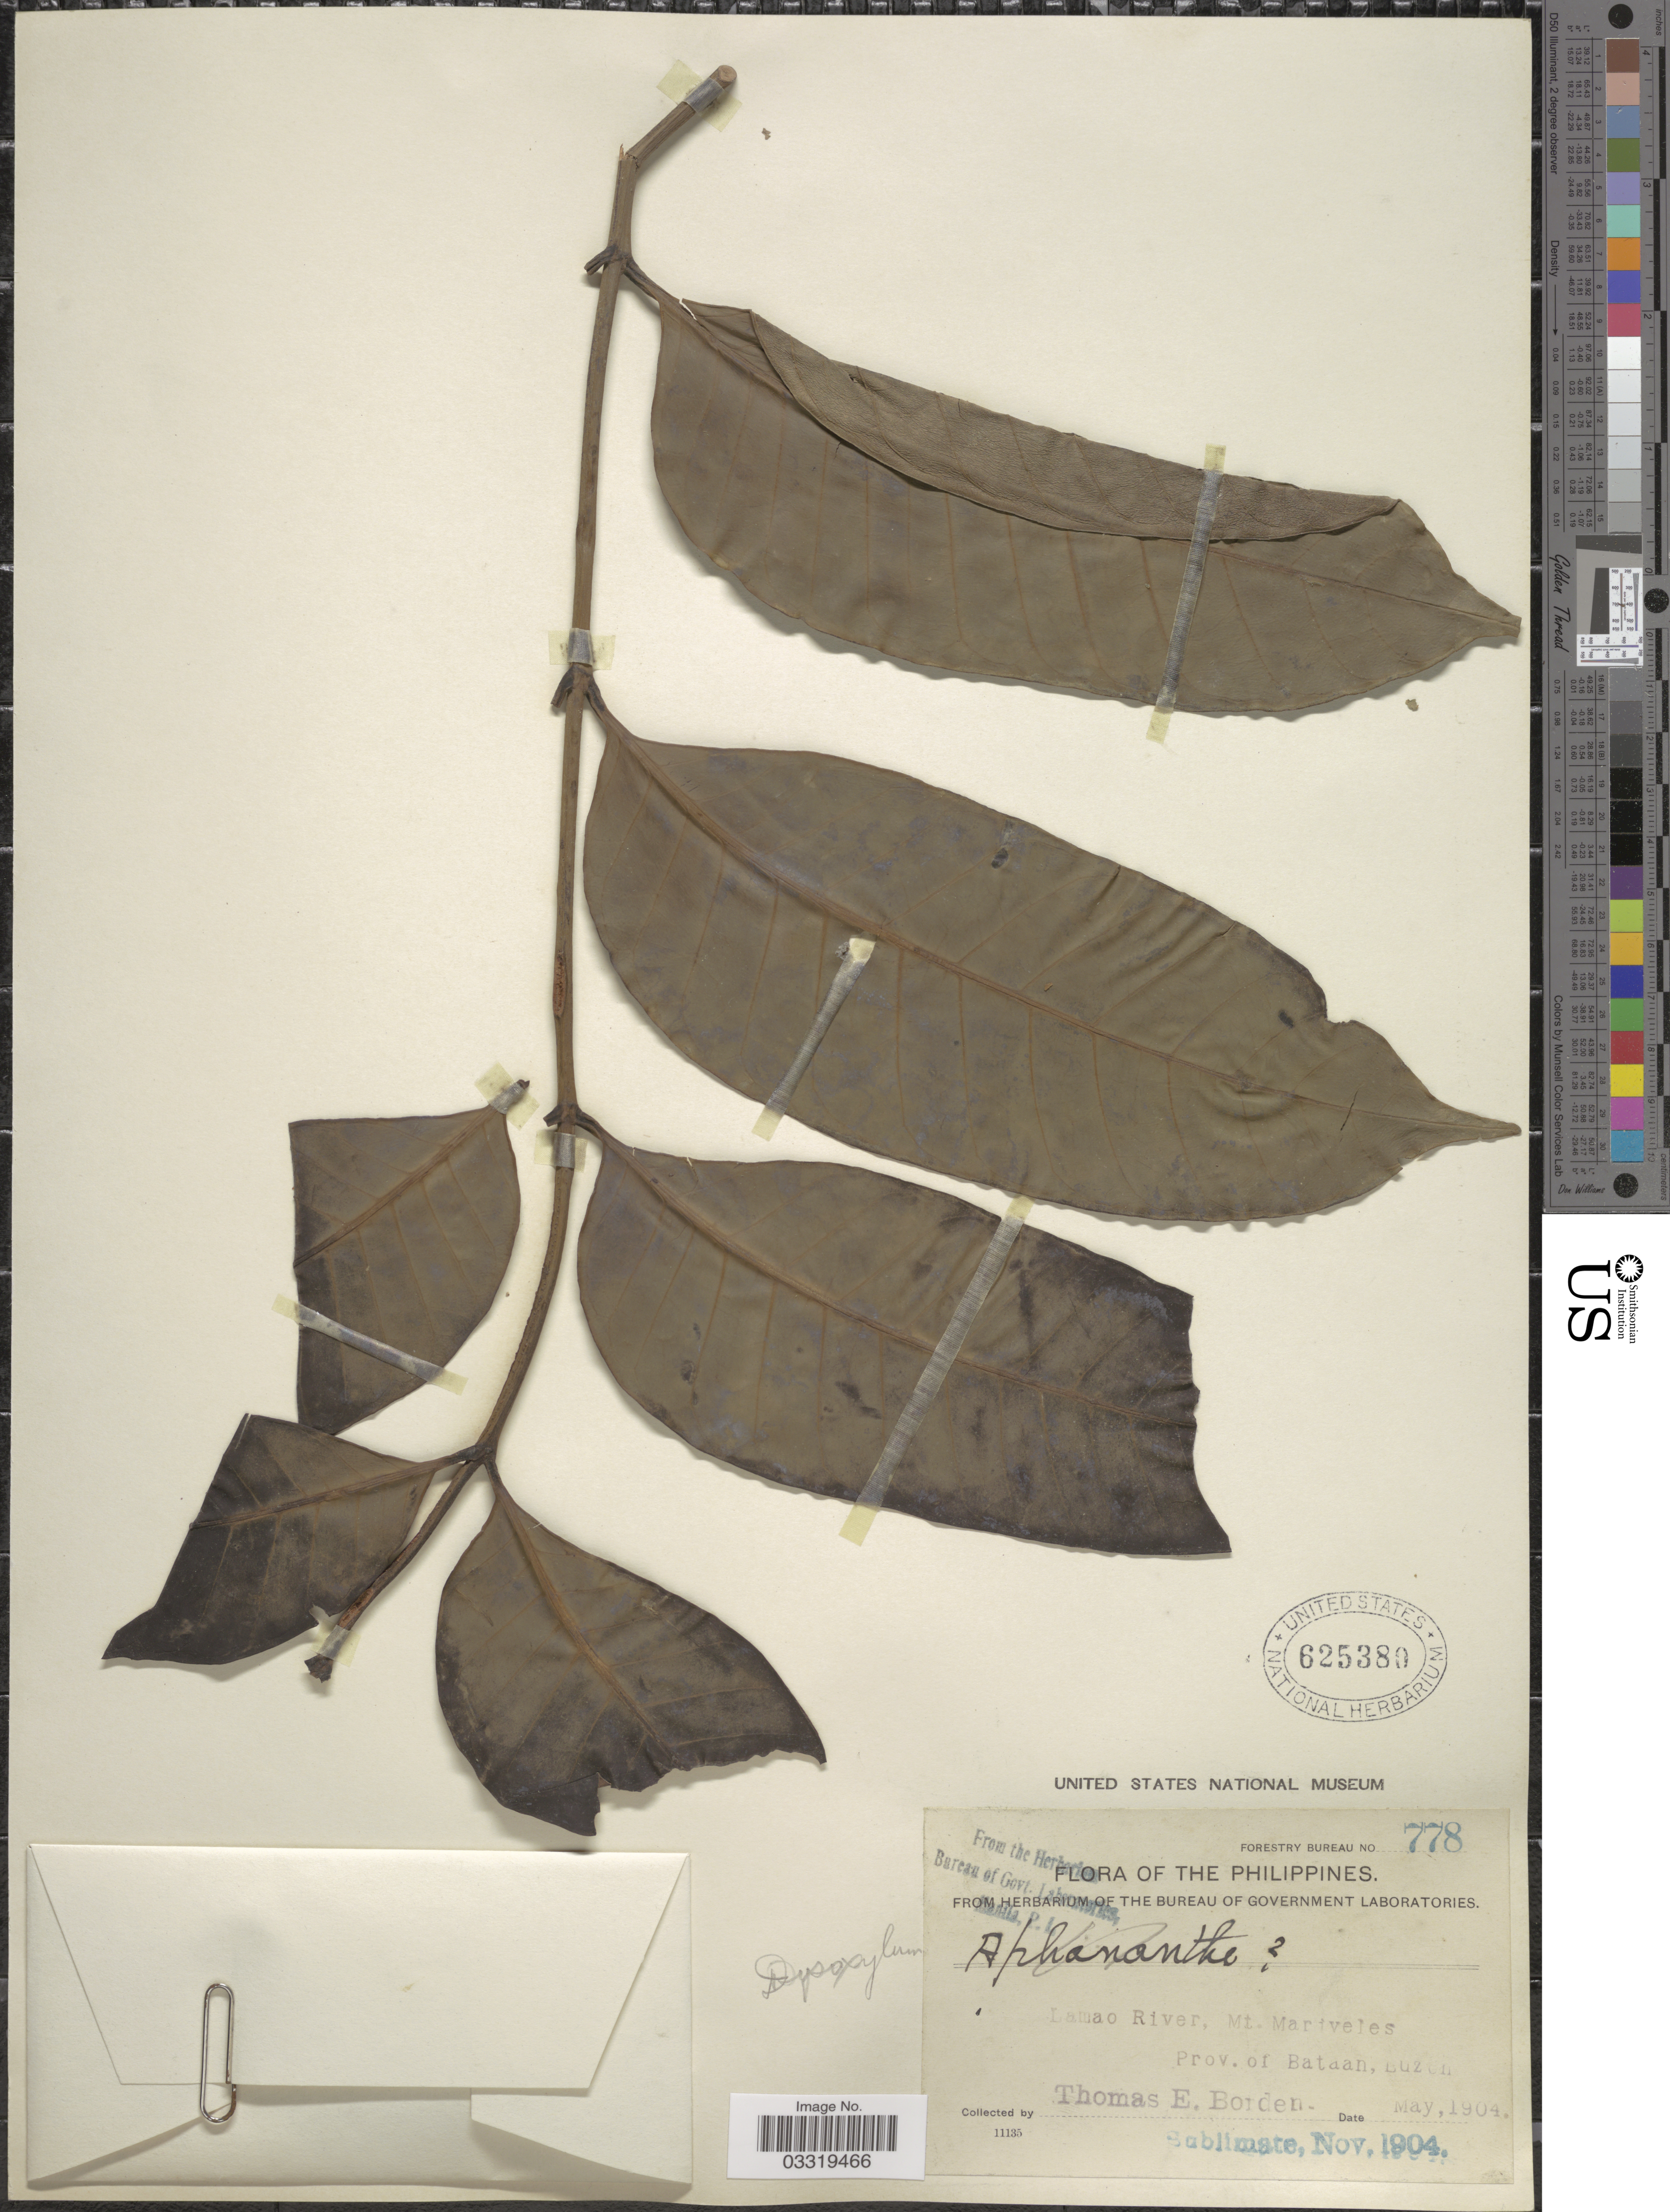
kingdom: Plantae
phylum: Tracheophyta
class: Magnoliopsida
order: Sapindales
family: Meliaceae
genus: Dysoxylum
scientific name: Dysoxylum sp.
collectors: T. E. Borden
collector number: Forestry Bureau 778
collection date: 1904-05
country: Philippines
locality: Lamao River, Mt. Mariveles, Prov. of Bataan, Luzon.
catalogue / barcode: US 625380